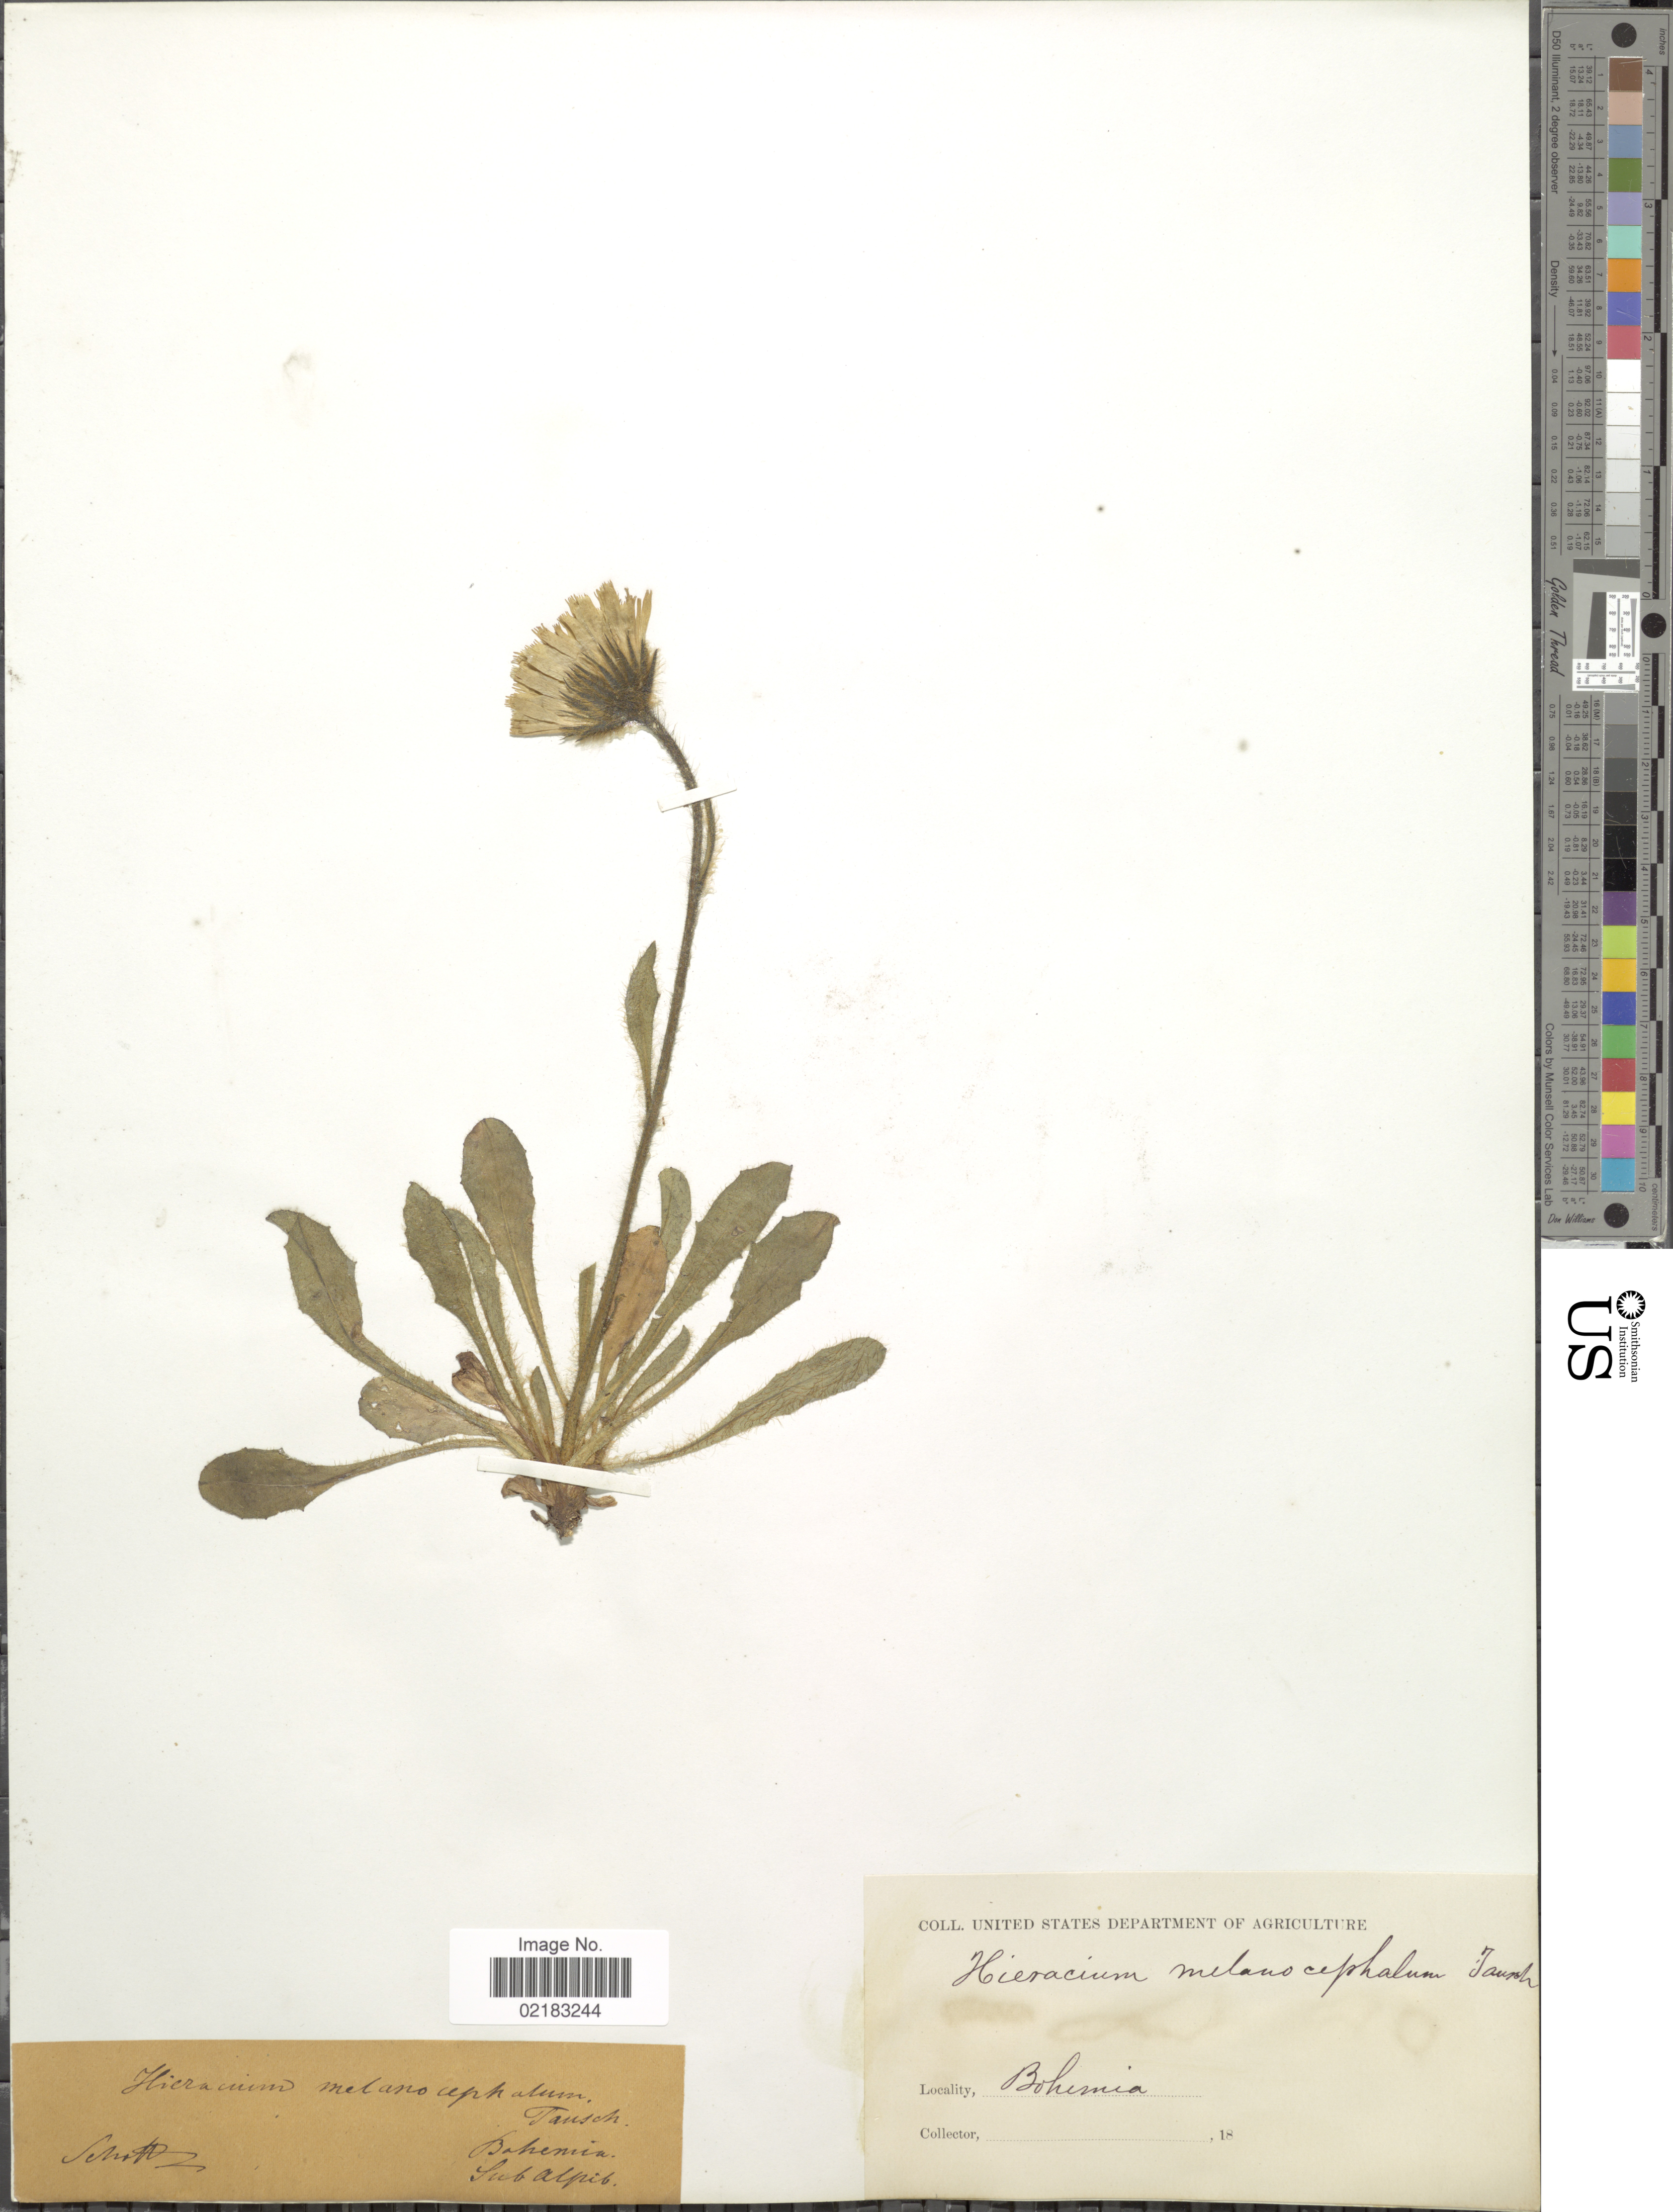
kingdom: Plantae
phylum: Tracheophyta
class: Magnoliopsida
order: Asterales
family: Asteraceae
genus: Hieracium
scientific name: Hieracium melanocephalum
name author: Tausch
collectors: Schott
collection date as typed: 18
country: Czechia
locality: Bohemia